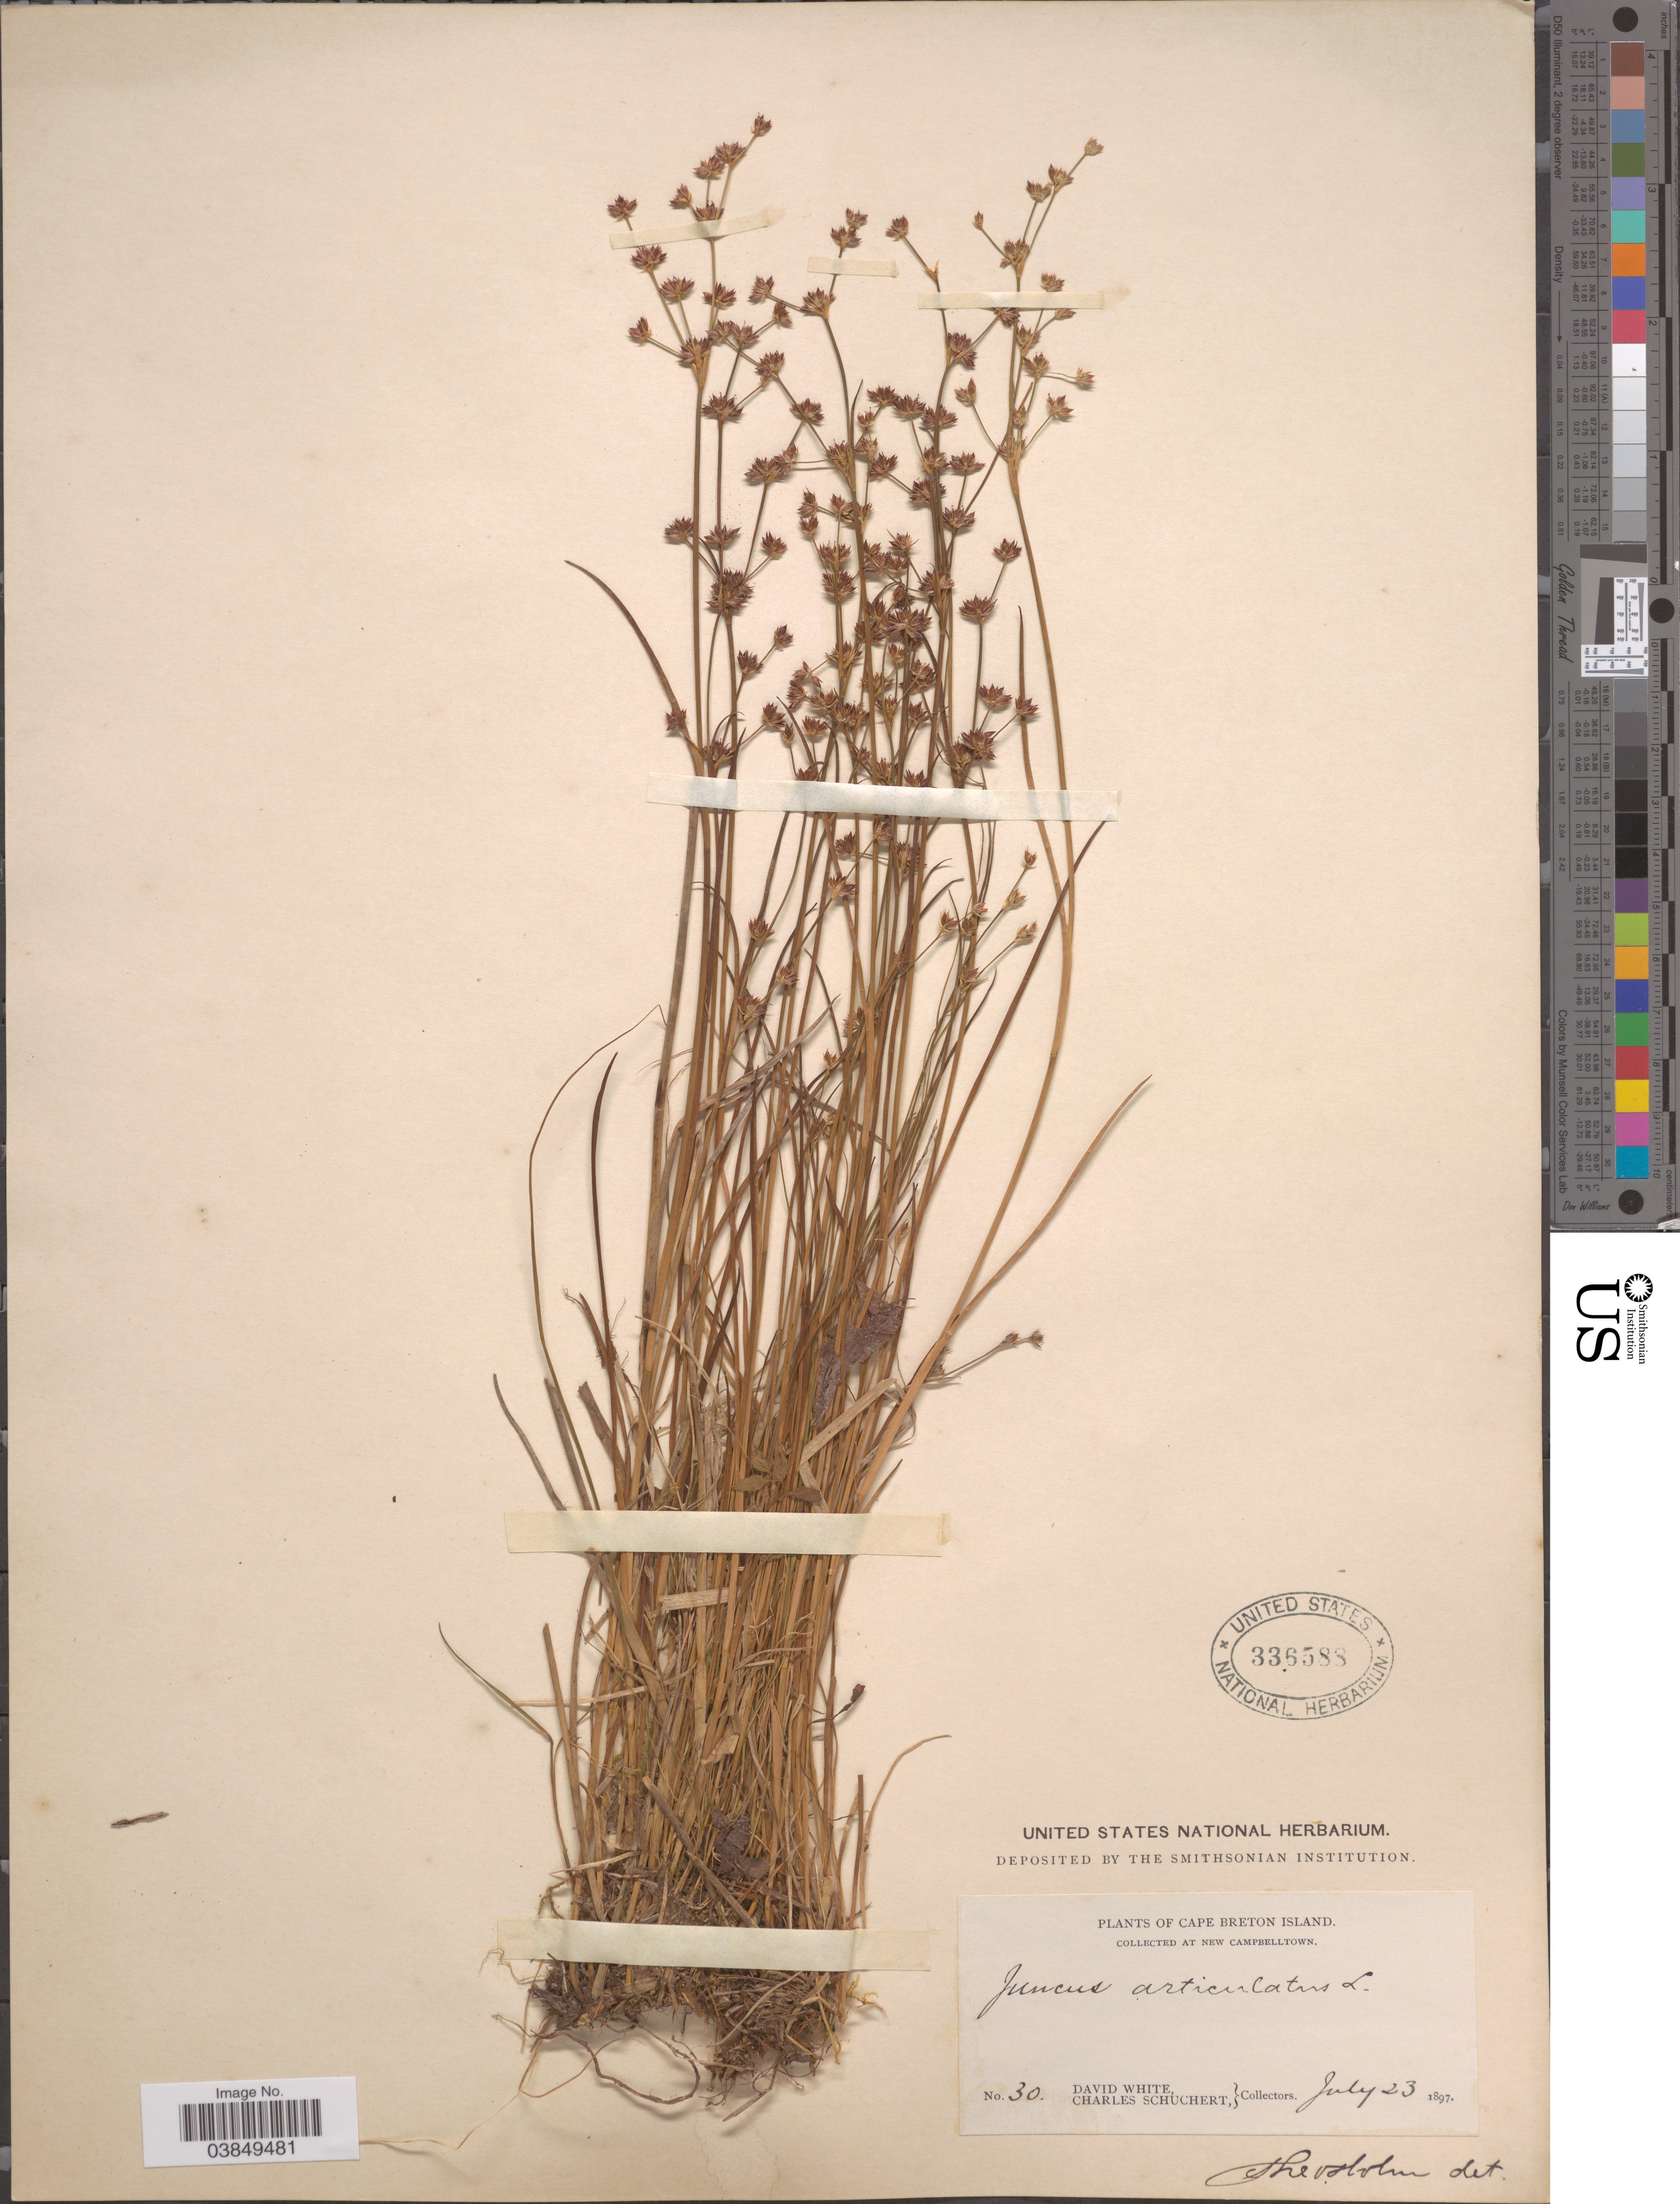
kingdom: Plantae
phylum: Tracheophyta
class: Liliopsida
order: Poales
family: Juncaceae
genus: Juncus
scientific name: Juncus articulatus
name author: L.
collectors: D. White & C. Schuchert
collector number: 30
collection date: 1897-07-23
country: Canada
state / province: Nova Scotia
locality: Cape Breton Island. New Campbelltown.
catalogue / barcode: US 336588